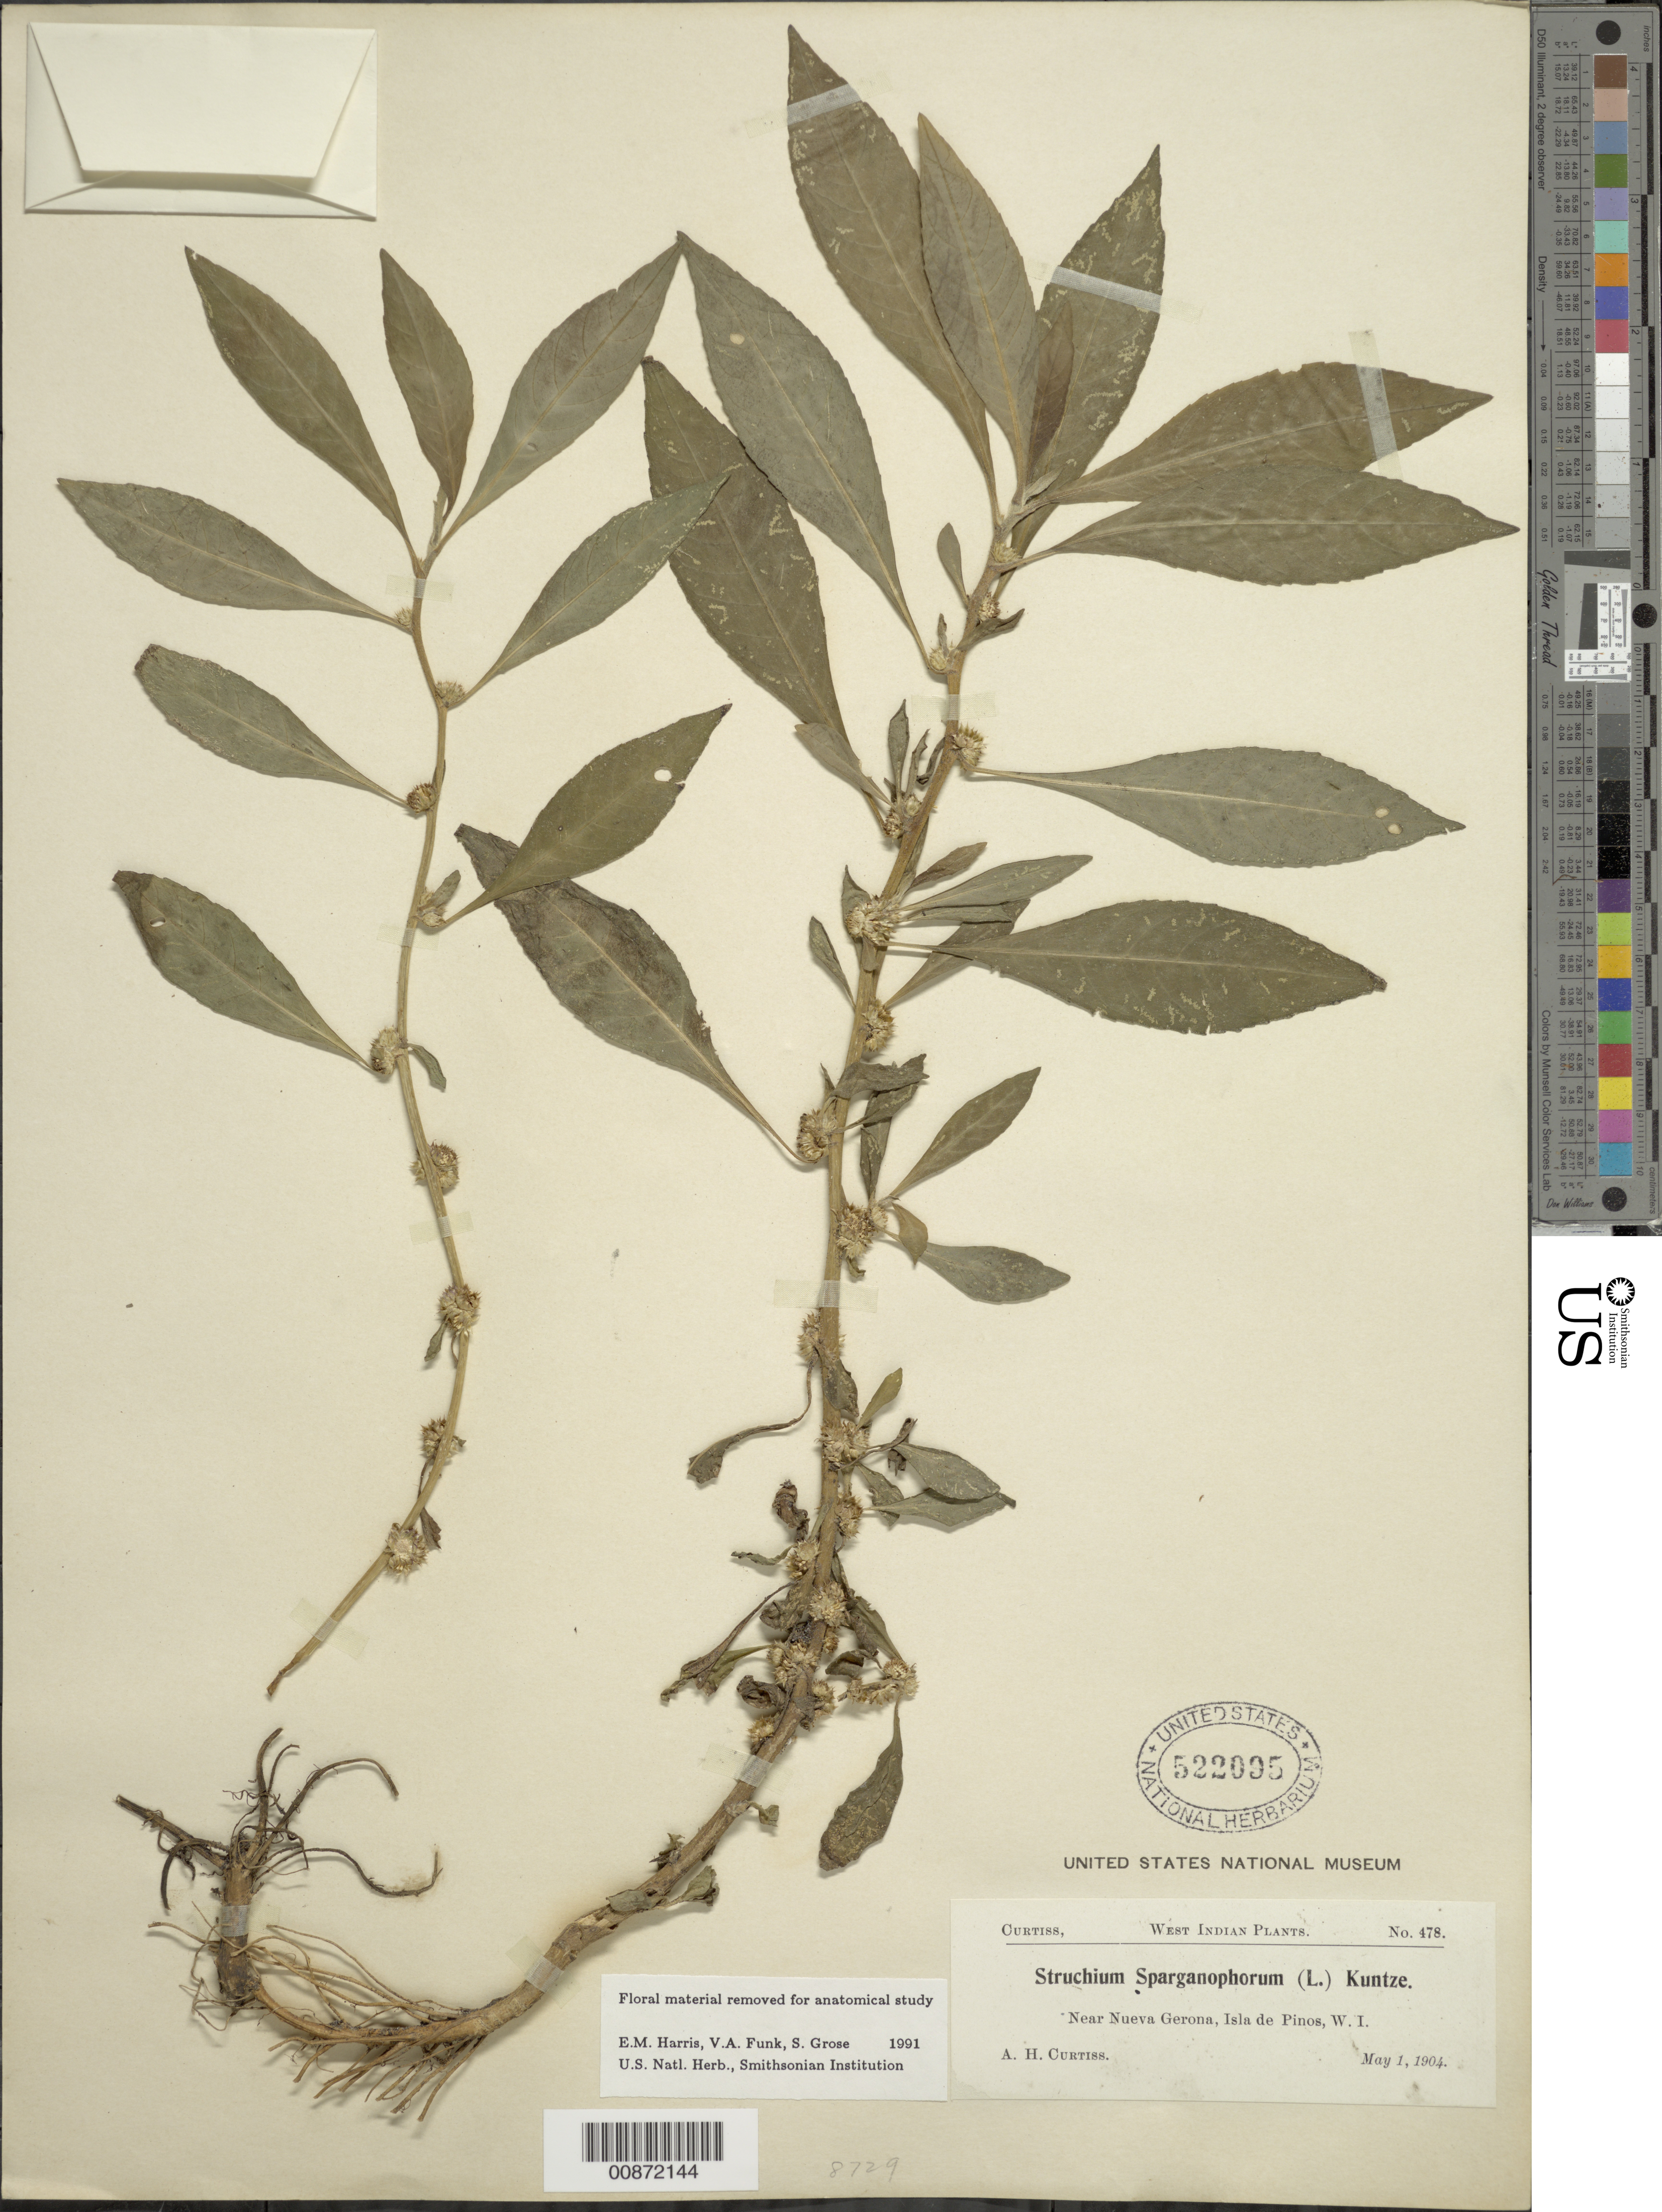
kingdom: Plantae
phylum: Tracheophyta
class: Magnoliopsida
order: Asterales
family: Asteraceae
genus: Struchium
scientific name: Struchium sparganophorum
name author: (L.) Kuntze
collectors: A. H. Curtiss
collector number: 478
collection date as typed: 01 May 1904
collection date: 1904-05-01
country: Cuba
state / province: Isla de La Juventud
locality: Near Nueva Gerona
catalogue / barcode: US 522095